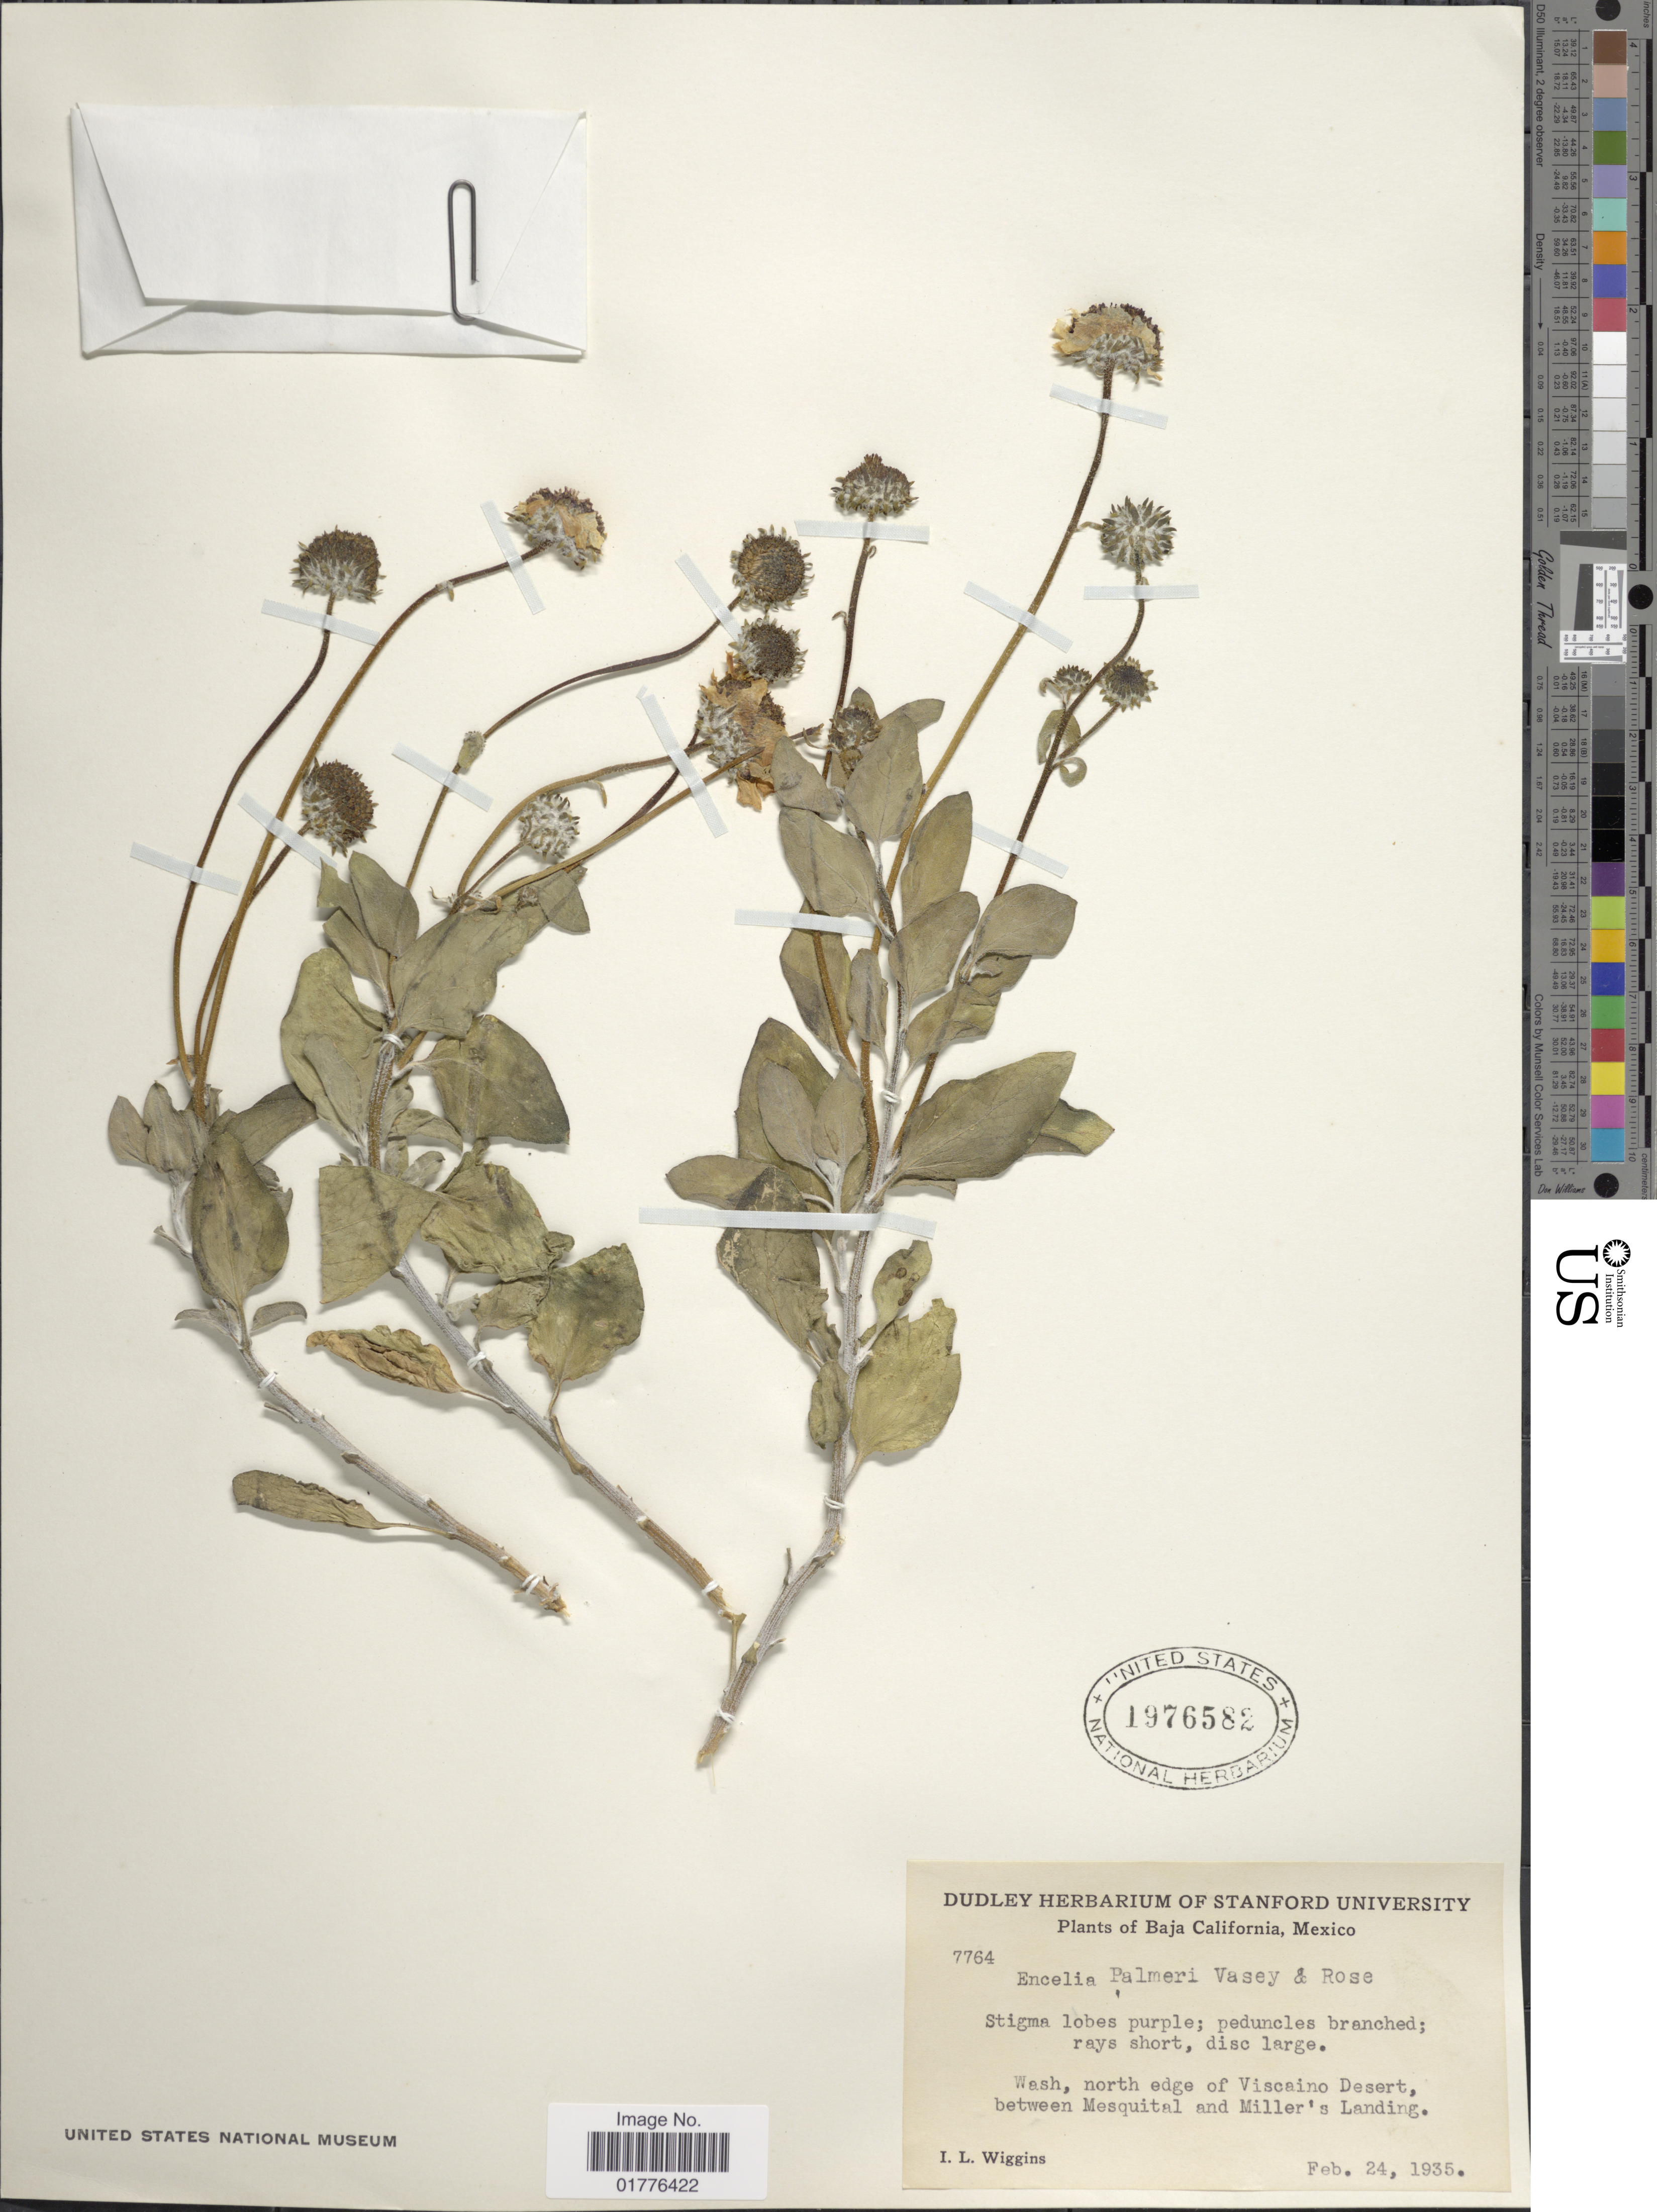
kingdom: Plantae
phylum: Tracheophyta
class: Magnoliopsida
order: Asterales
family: Asteraceae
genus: Encelia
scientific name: Encelia palmeri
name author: Vasey & Rose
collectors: I. L. Wiggins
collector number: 7764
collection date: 1935-02-24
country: Mexico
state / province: Baja California Sur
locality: North edge of Viscaino Desert, between Mesquital and Miller's Landing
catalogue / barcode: US 1976582